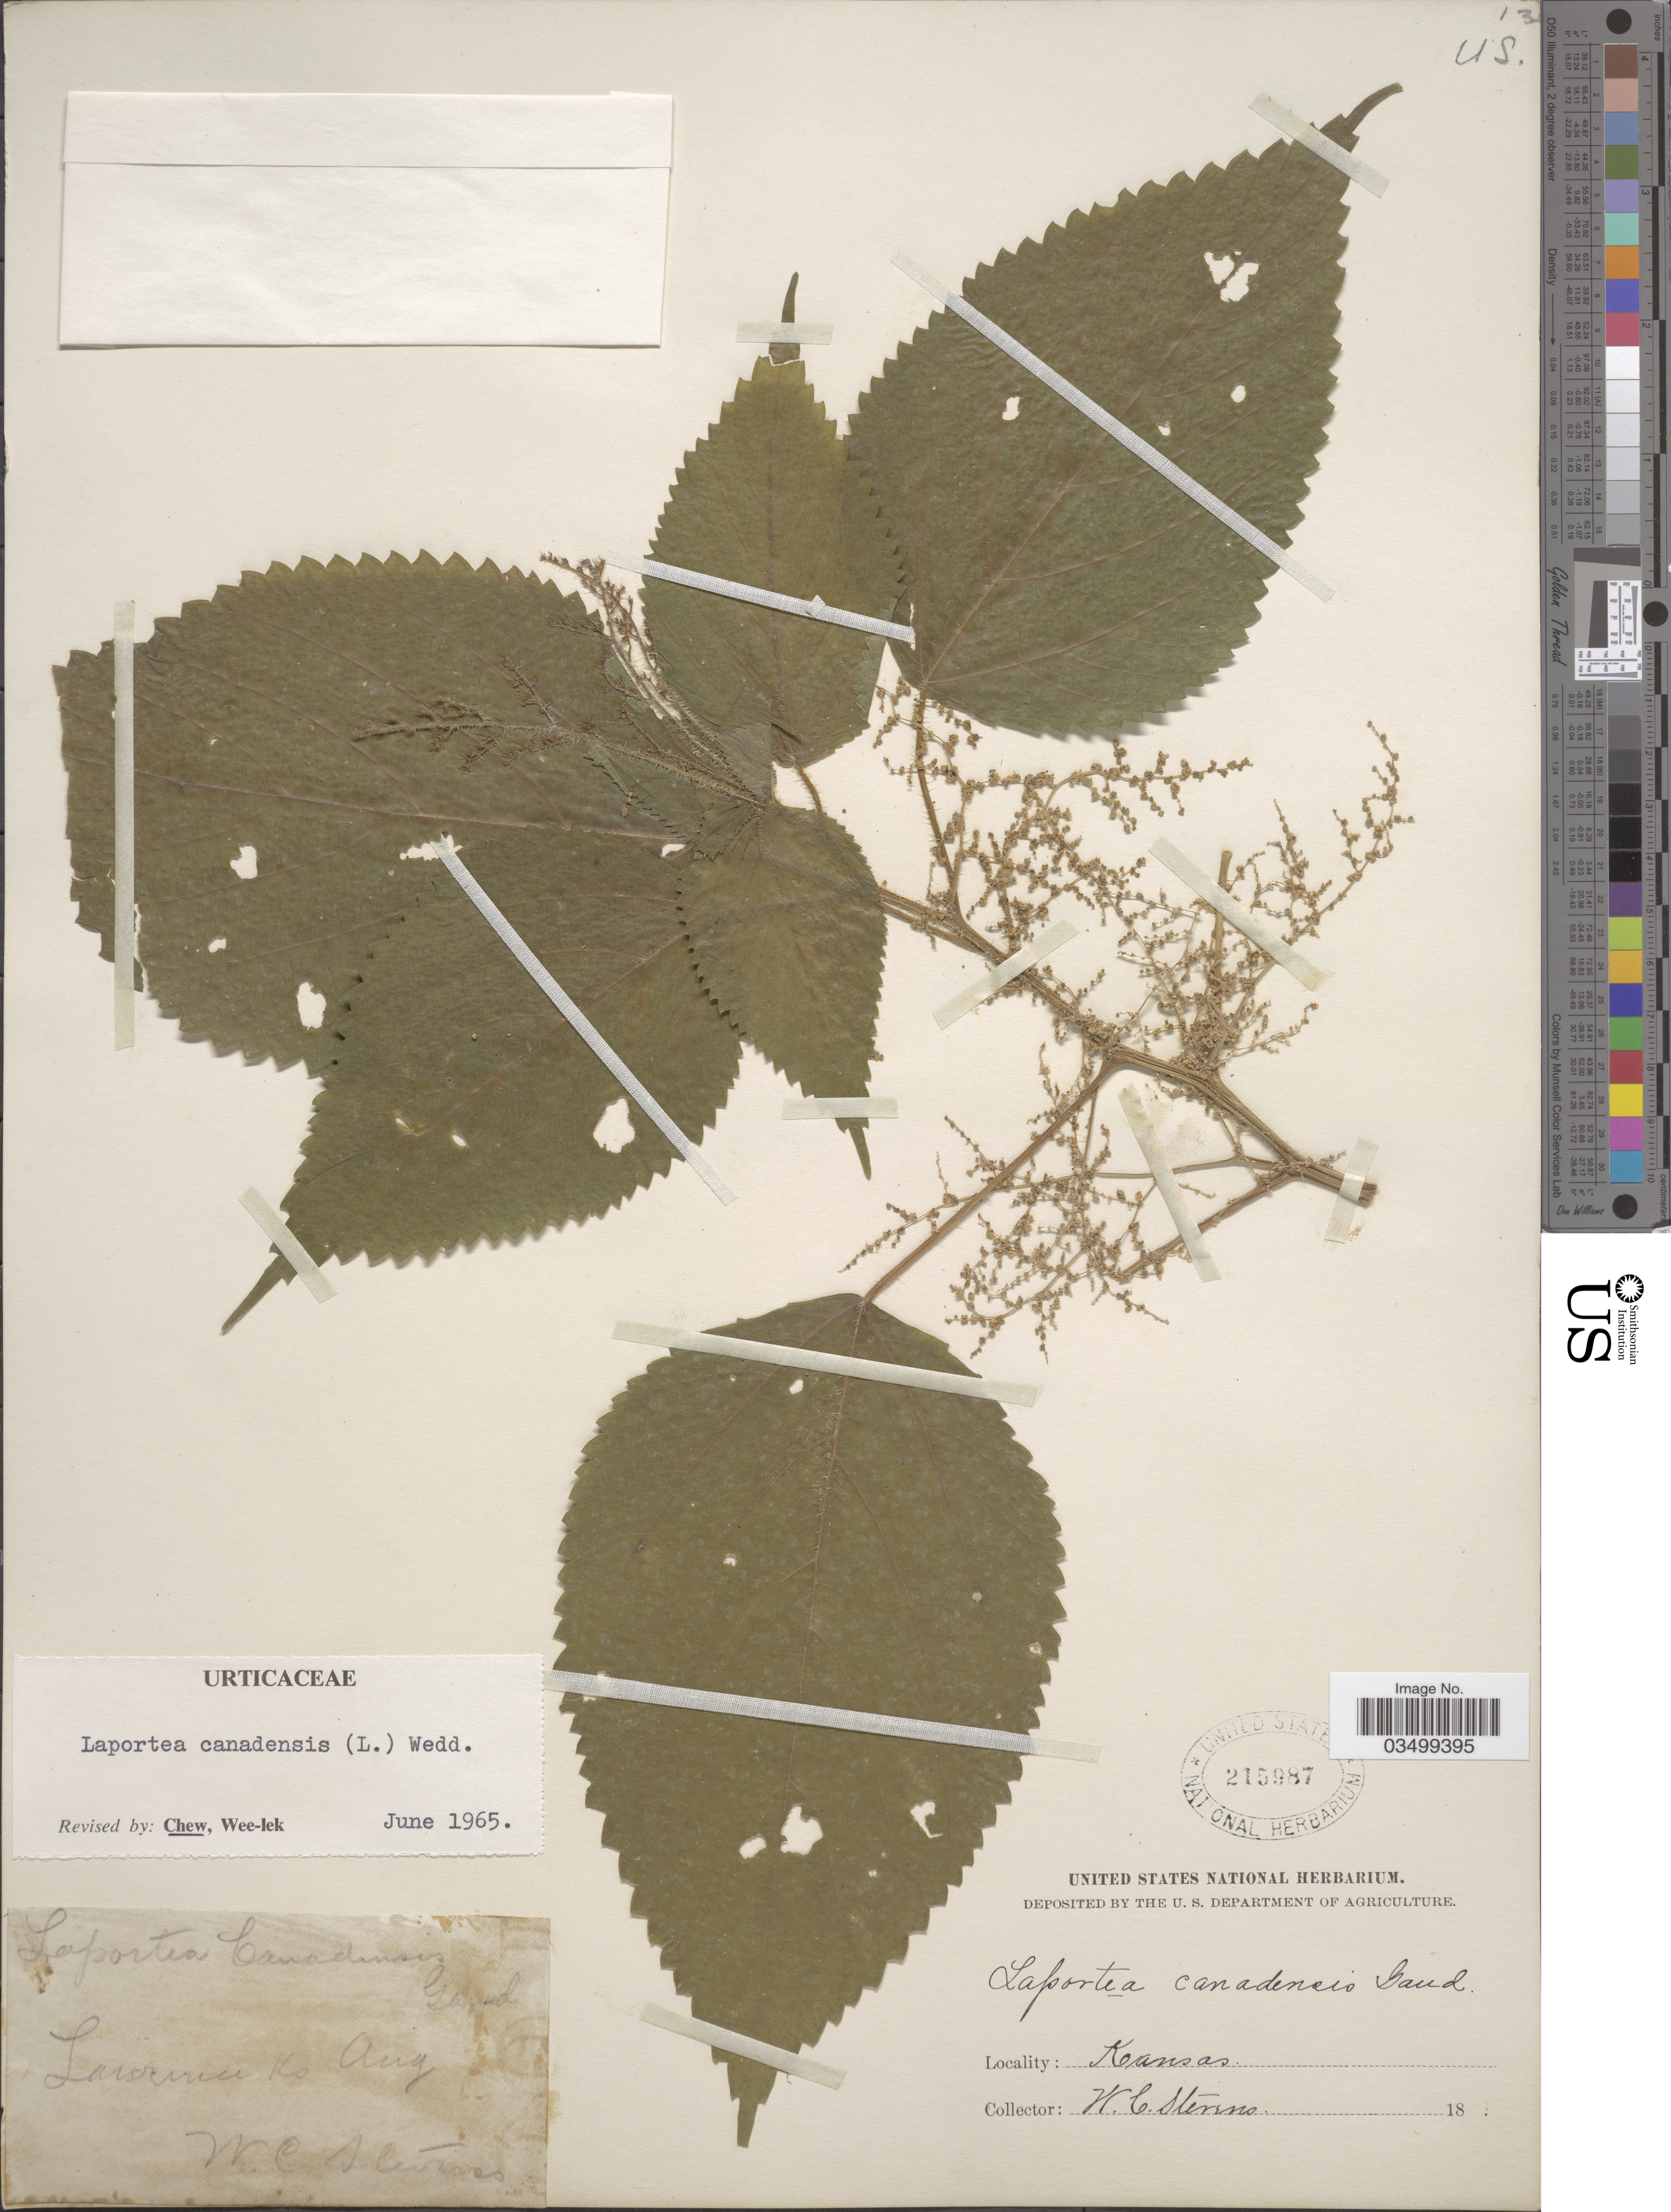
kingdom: Plantae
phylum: Tracheophyta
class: Magnoliopsida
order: Rosales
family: Urticaceae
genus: Laportea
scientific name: Laportea canadensis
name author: (L.) Wedd.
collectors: W. C. Stevens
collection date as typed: Aug 18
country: United States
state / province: Kansas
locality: Lawrence, Ks.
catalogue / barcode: US 215987